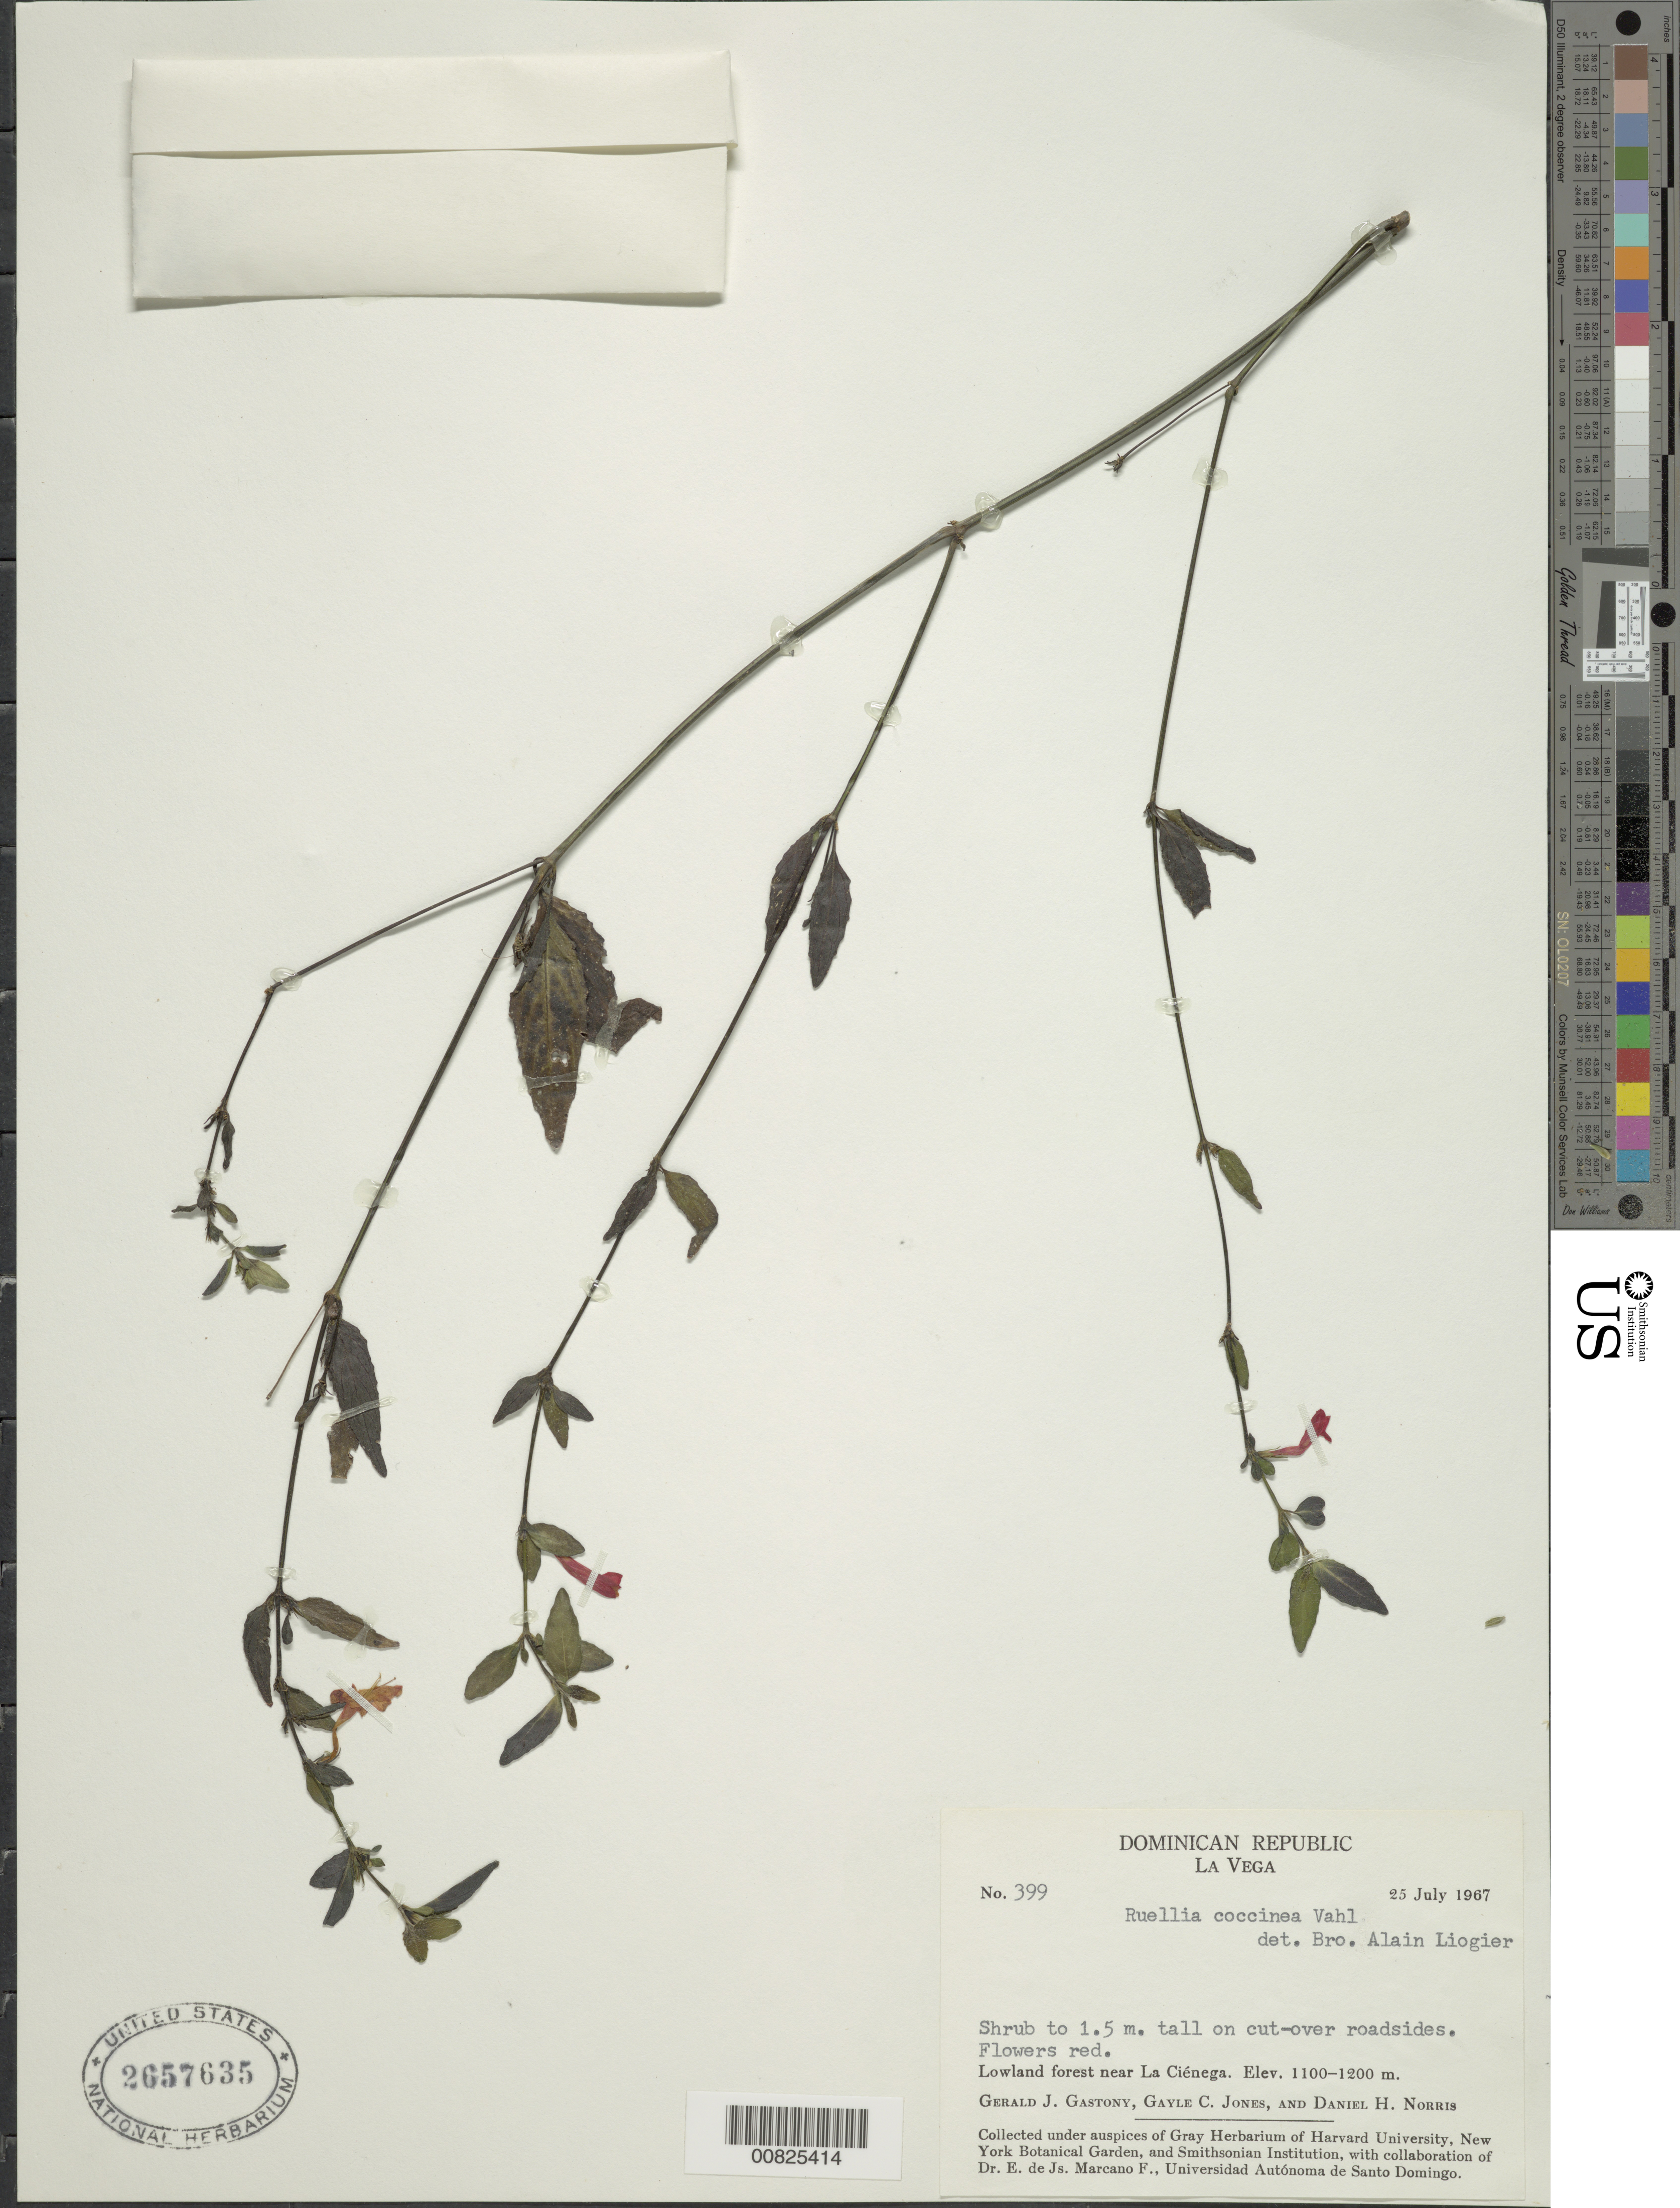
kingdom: Plantae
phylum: Tracheophyta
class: Magnoliopsida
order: Lamiales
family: Acanthaceae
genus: Ruellia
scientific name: Ruellia coccinea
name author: (L.) Vahl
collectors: G. Gastony, G. C. Jones & D. H. Norris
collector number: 399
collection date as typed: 25 Jul 1967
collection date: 1967-07-25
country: Dominican Republic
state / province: La Vega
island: Hispaniola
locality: Near La Ciénega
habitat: On cut-over roadsides in lowland forest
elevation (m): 1100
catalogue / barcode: US 2657635